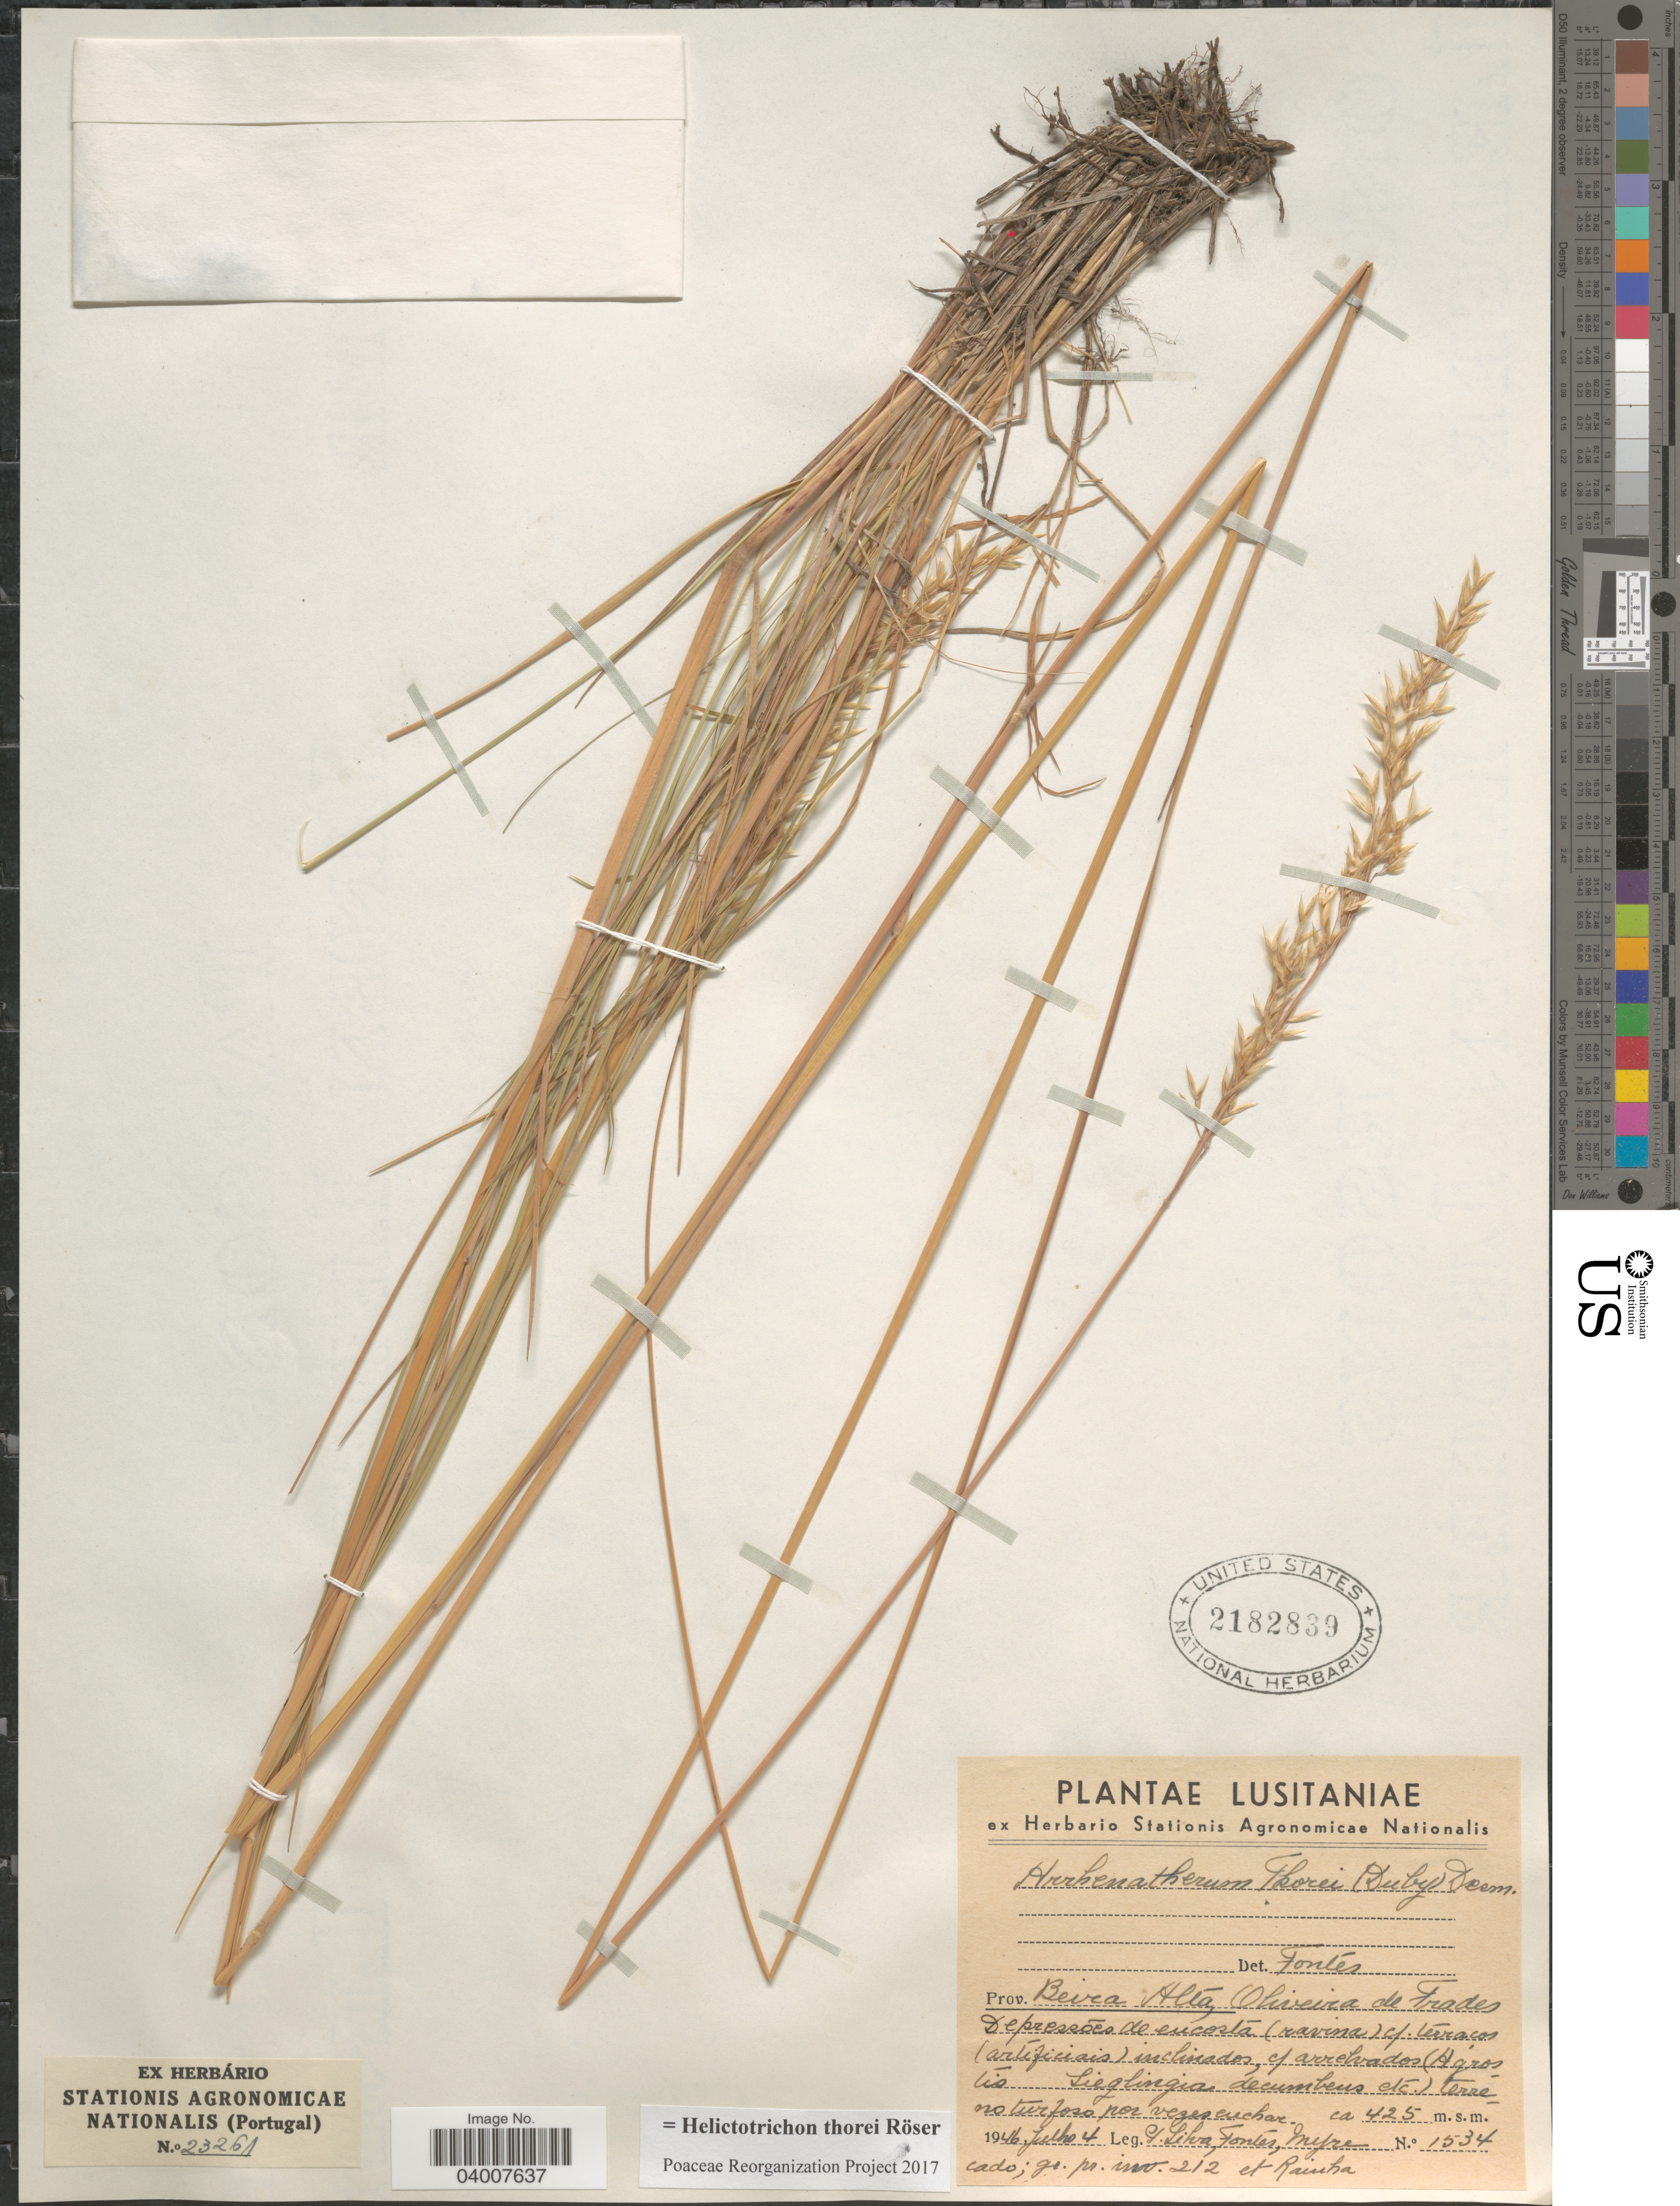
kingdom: Plantae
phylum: Tracheophyta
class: Liliopsida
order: Poales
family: Poaceae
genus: Helictotrichon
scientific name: Helictotrichon thorei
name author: Röser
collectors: P. Silva, Fontes & Myre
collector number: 1534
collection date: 1946-07-04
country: Portugal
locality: Prov. Beira Alta, Oliveira de Frades Depressões de eucosta (ravina).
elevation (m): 425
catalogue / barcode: US 2182839